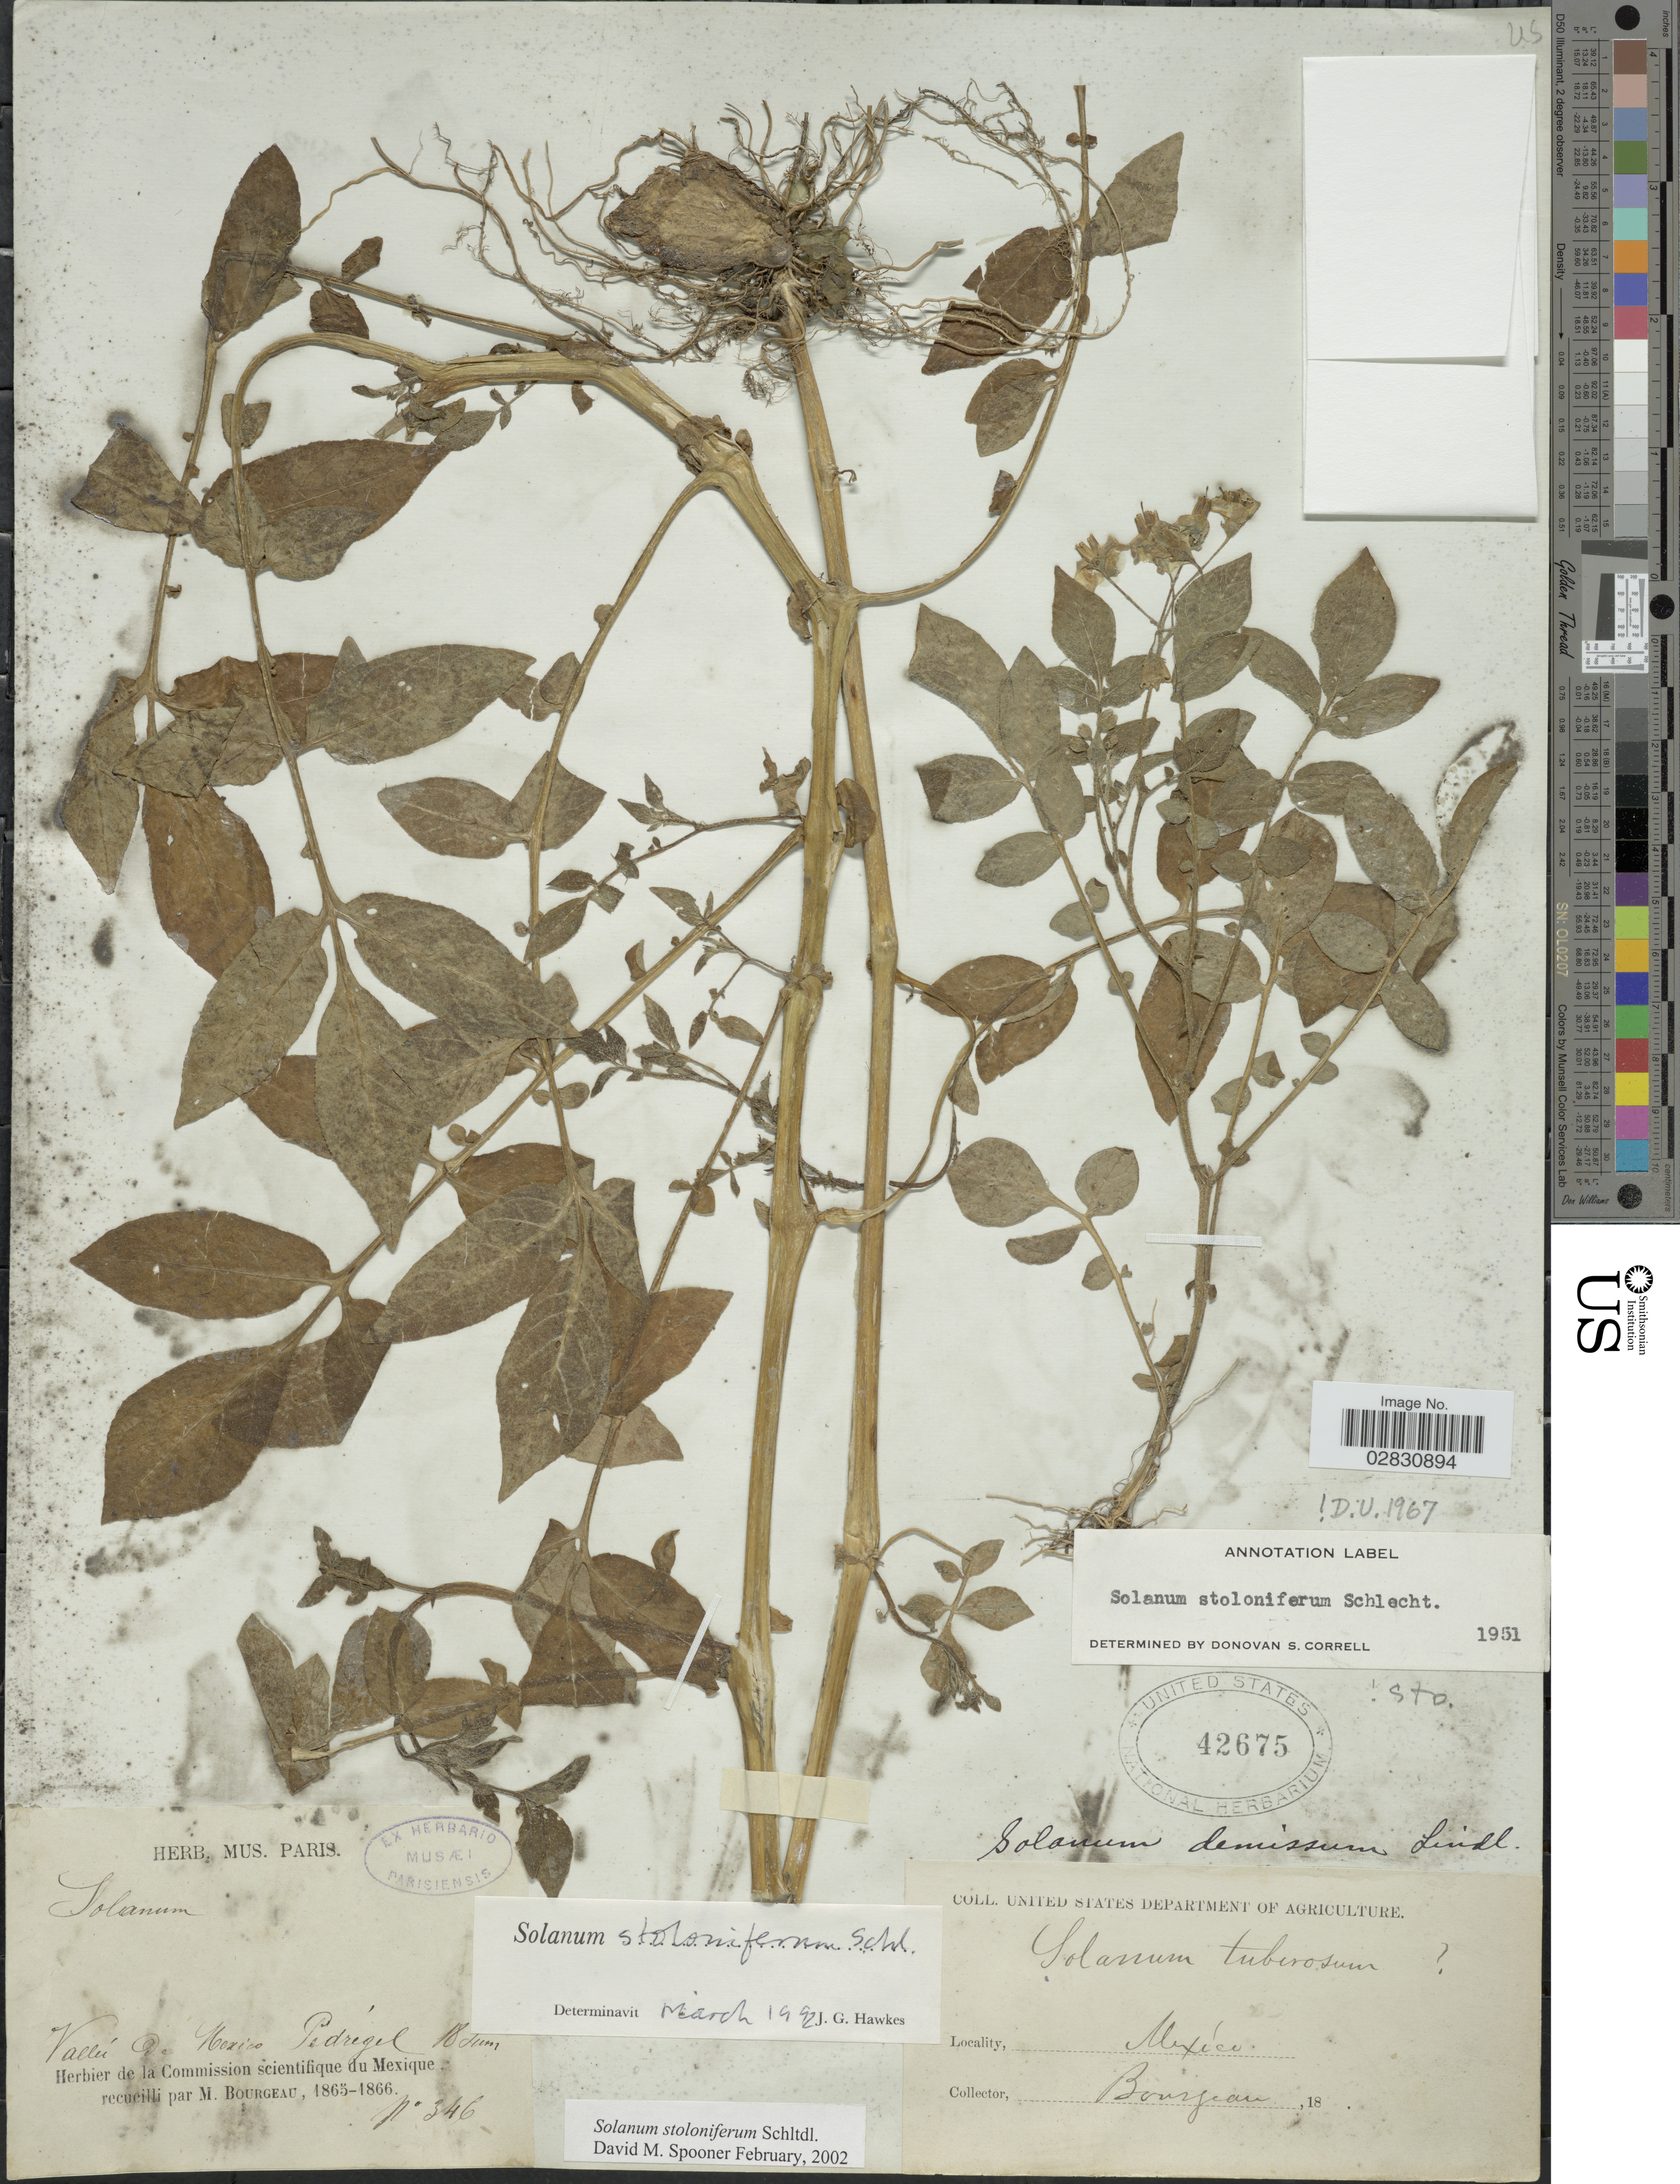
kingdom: Plantae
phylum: Tracheophyta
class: Magnoliopsida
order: Solanales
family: Solanaceae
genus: Solanum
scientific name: Solanum stoloniferum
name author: Schltdl. & Bouché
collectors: M. Bourgeau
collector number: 346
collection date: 1865-06-18/1866-06-18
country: Mexico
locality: Valleé de Mexico, Pedregal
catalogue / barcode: US 42675